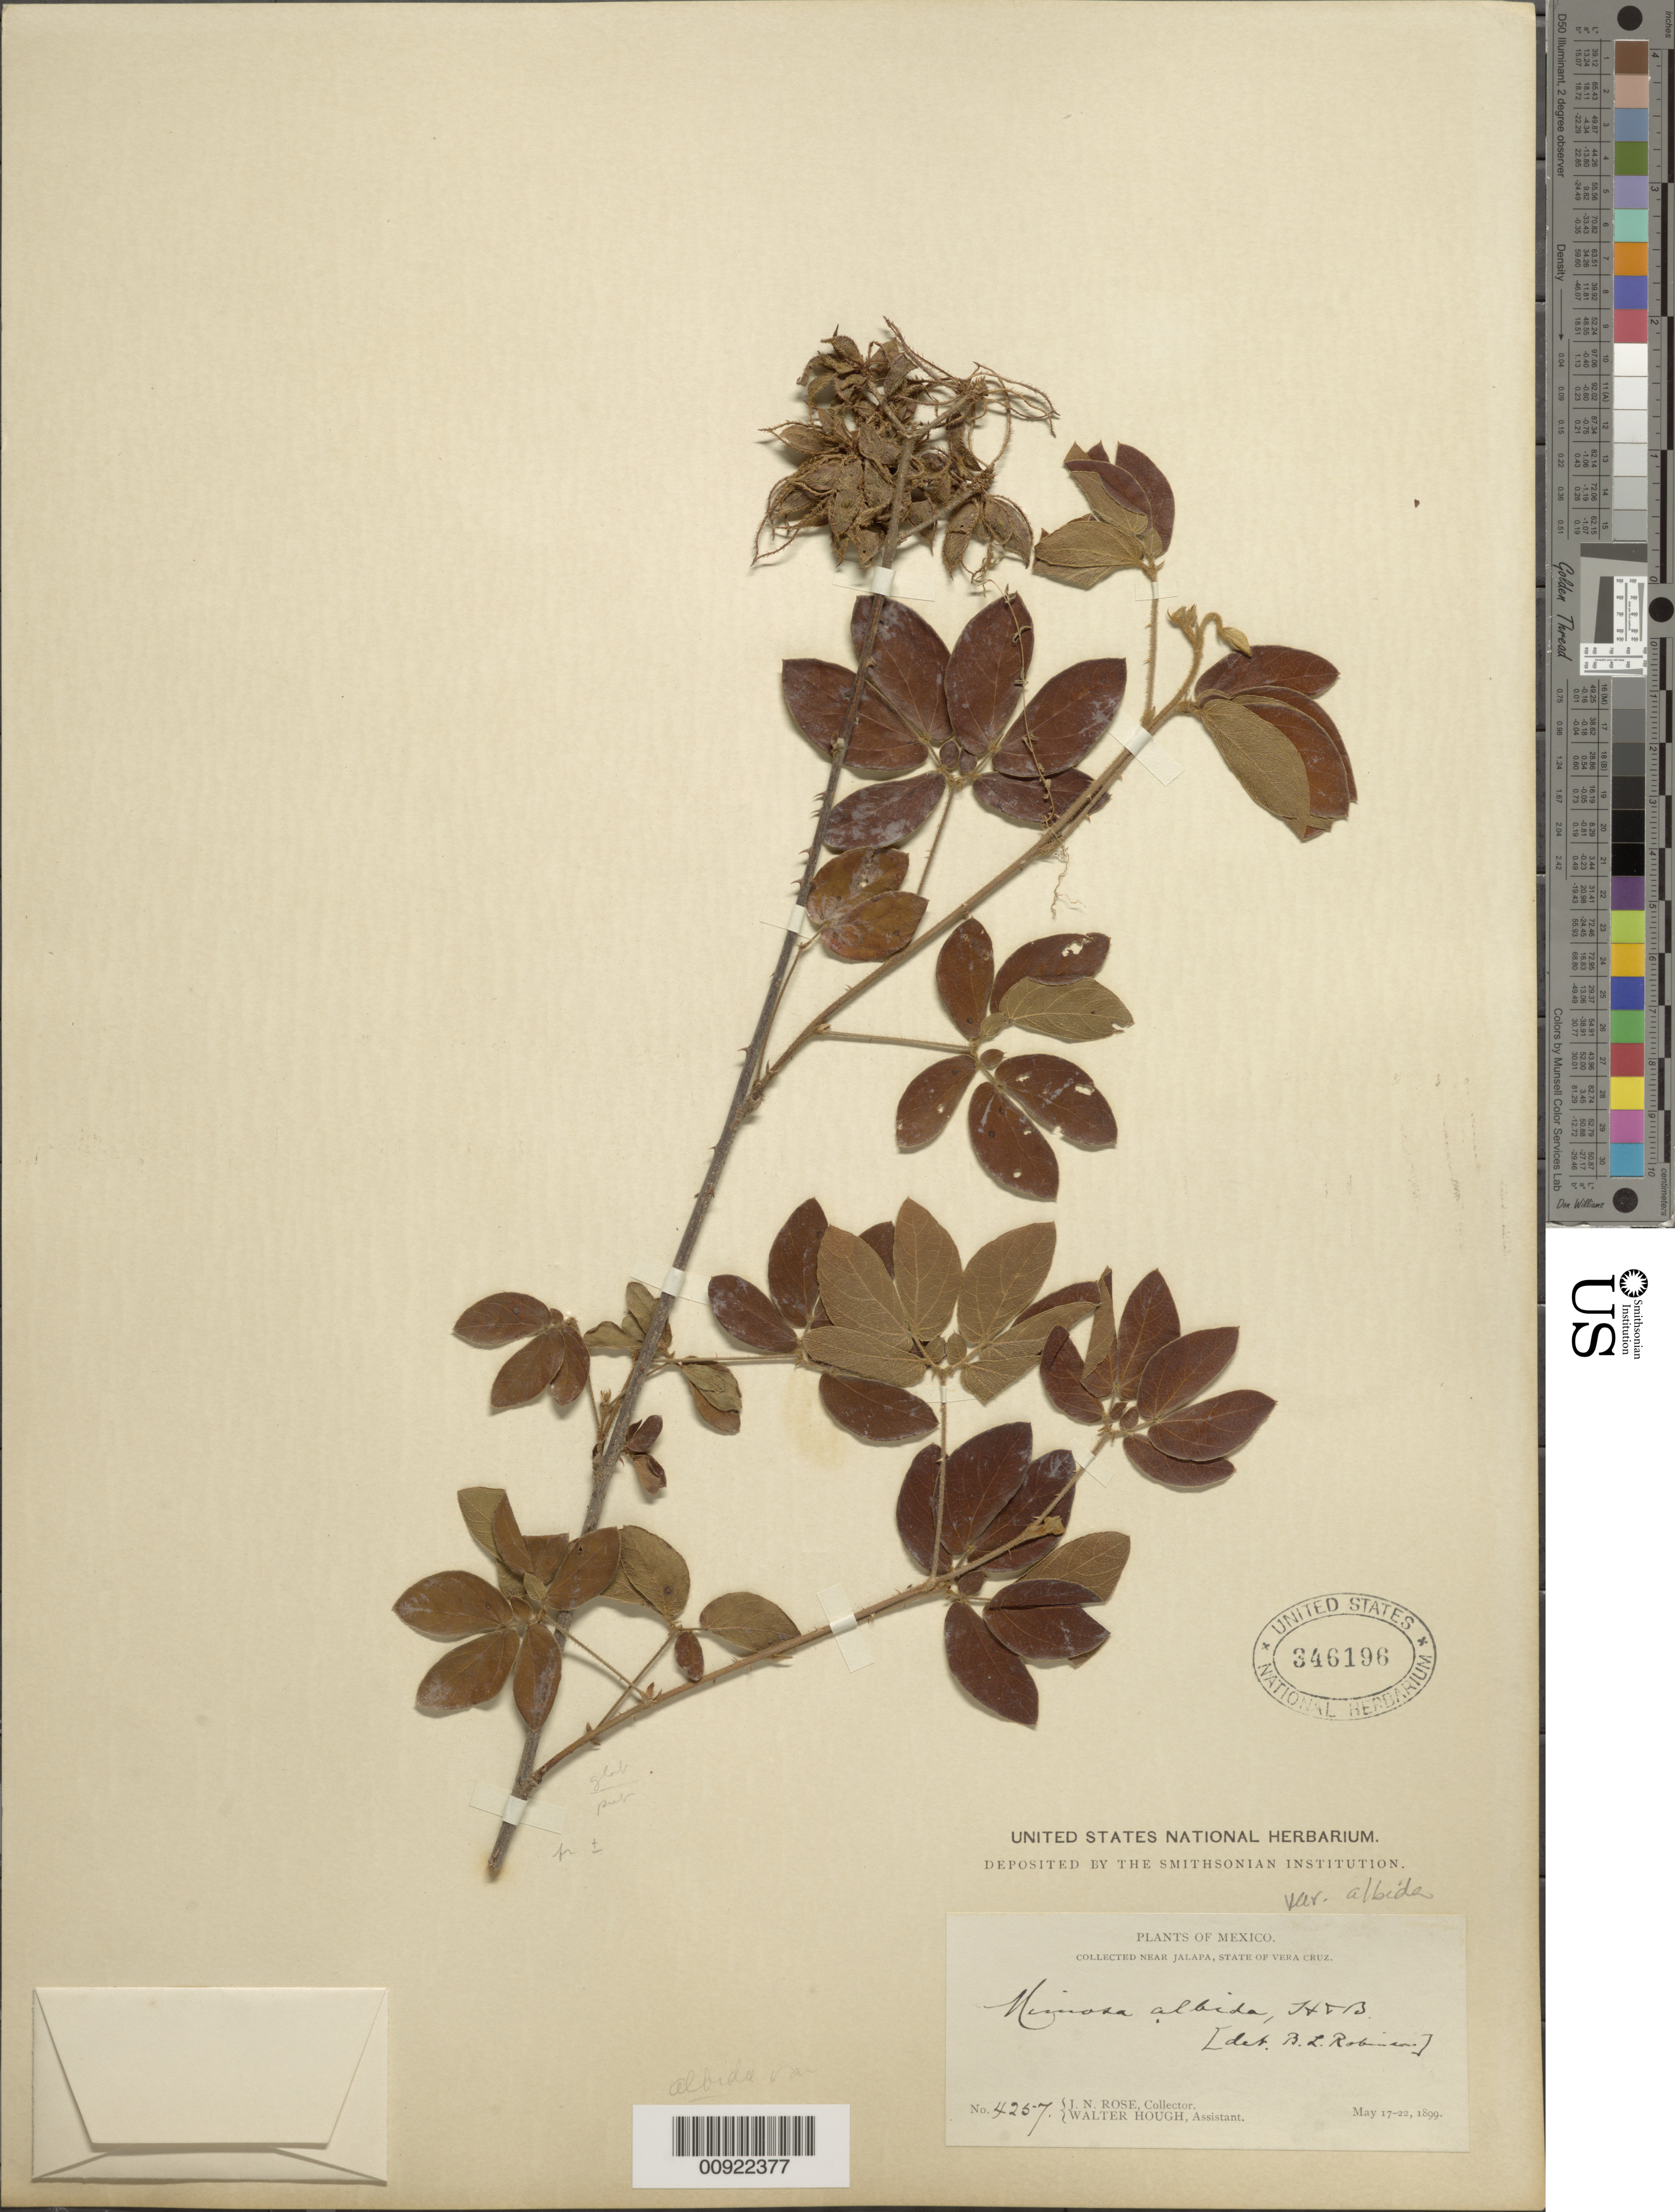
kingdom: Plantae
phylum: Tracheophyta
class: Magnoliopsida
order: Fabales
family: Fabaceae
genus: Mimosa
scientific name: Mimosa albida var. albida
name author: Humb. & Bonpl. ex Willd.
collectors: J. N. Rose & W. Hough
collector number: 4257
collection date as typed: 17 May 1899 to 22 May 1899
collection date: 1899-05-17/1899-05-22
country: Mexico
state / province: Veracruz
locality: Near Jalapa, State of Veracruz.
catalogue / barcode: US 346196